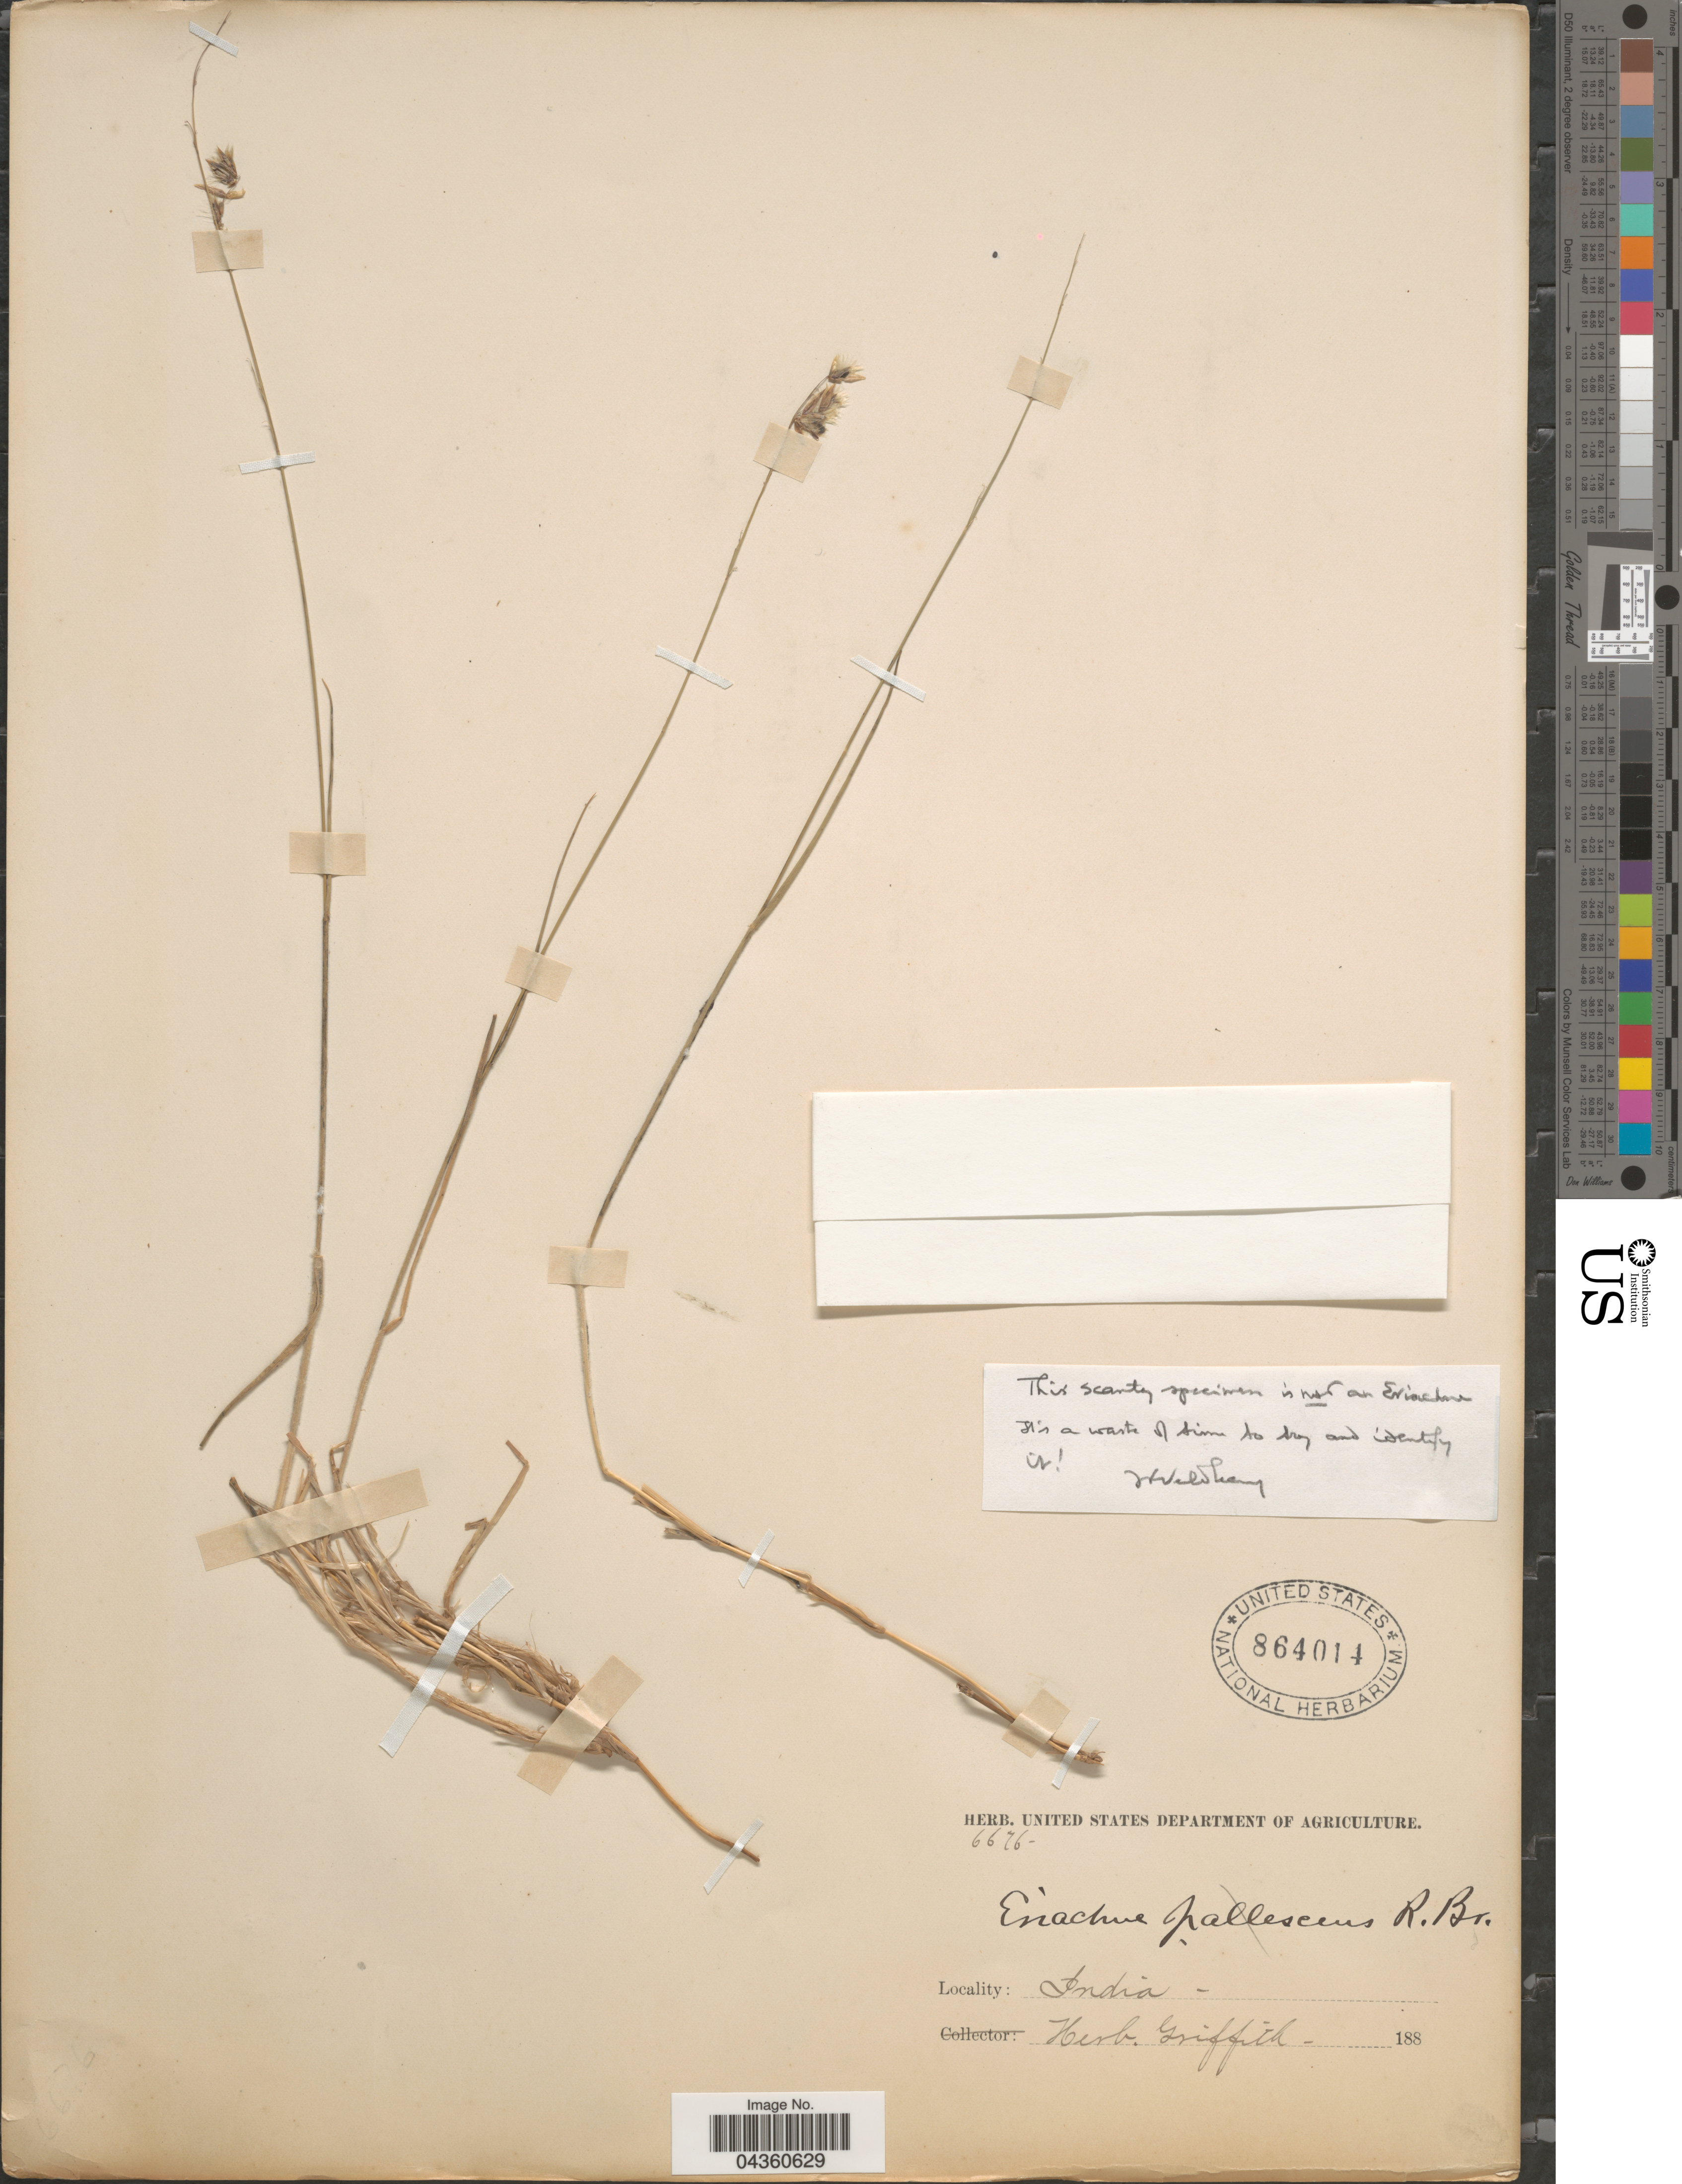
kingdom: Plantae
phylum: Tracheophyta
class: Liliopsida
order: Poales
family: Poaceae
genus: Eriachne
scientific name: Eriachne pallescens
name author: R. Br.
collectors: ex herb. Griffith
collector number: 6676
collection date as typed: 188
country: India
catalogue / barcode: US 864014